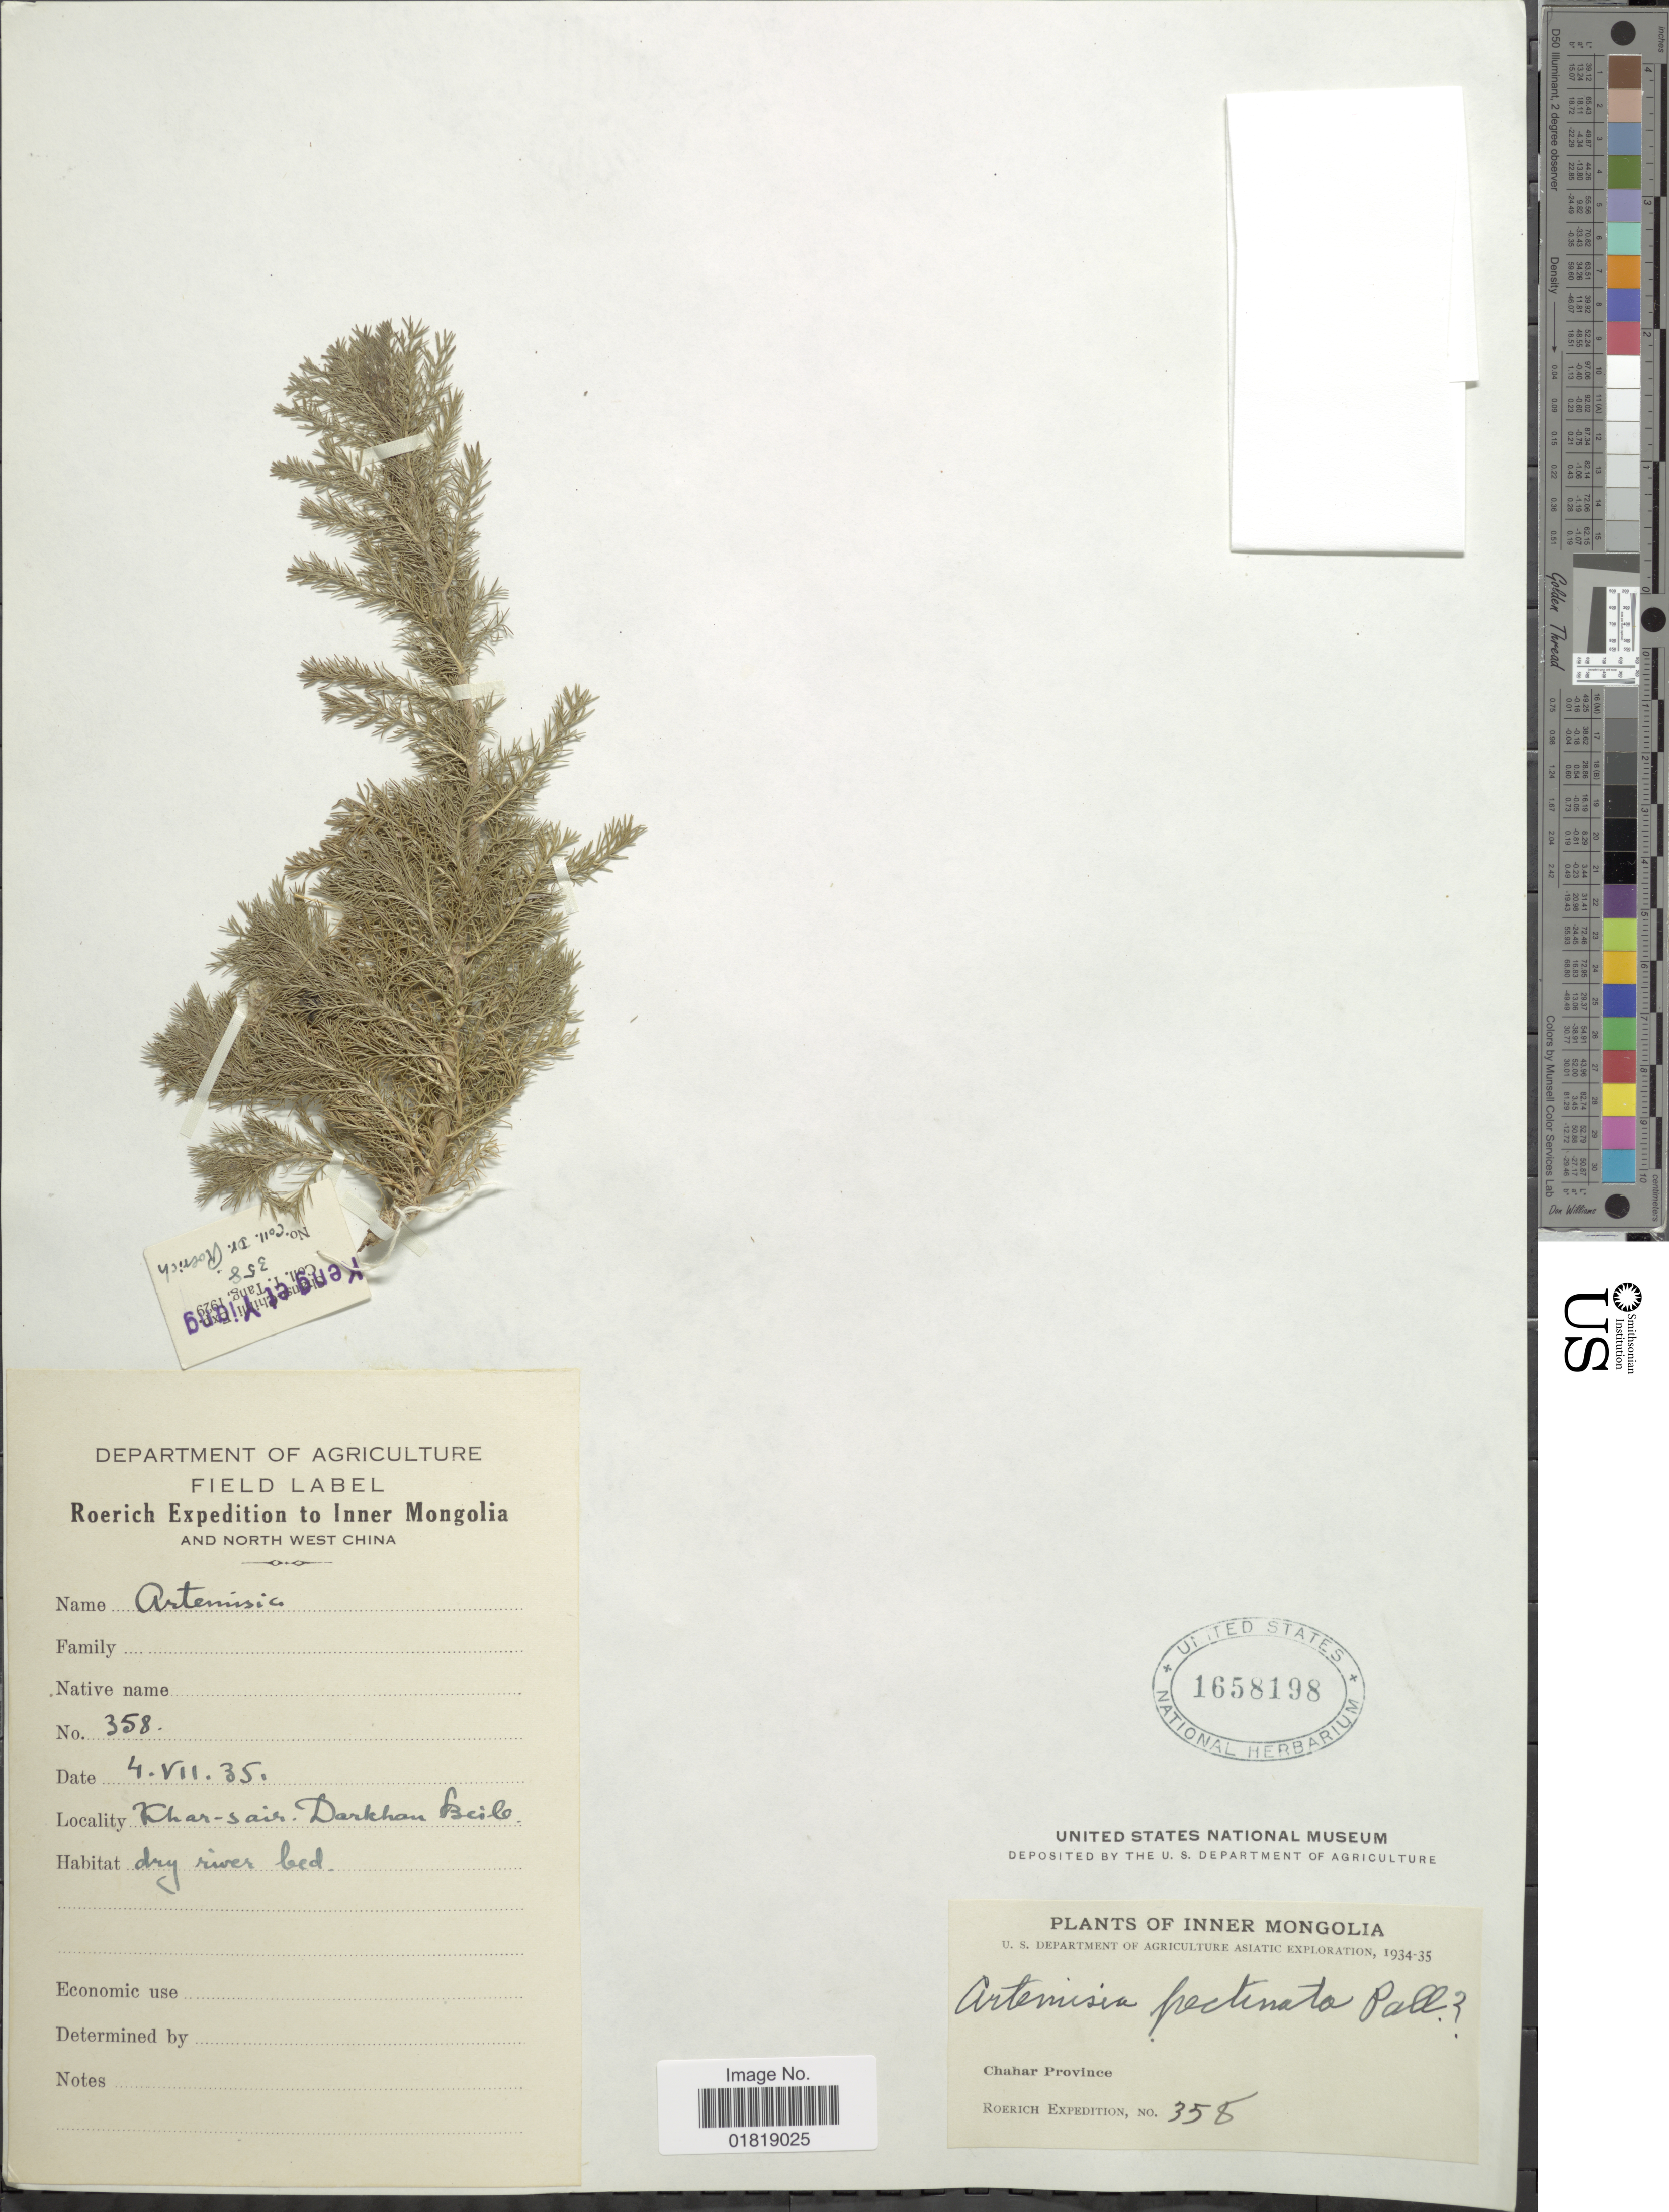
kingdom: Plantae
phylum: Tracheophyta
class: Magnoliopsida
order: Asterales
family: Asteraceae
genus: Artemisia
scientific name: Artemisia pectinata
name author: Pall.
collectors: Roerich Expedition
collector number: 358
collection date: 1934-07-04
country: China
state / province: Nei Monggol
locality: Inner Mongolia, Khar-sair, Darkhan Beile, Chahar Province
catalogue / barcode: US 1658198